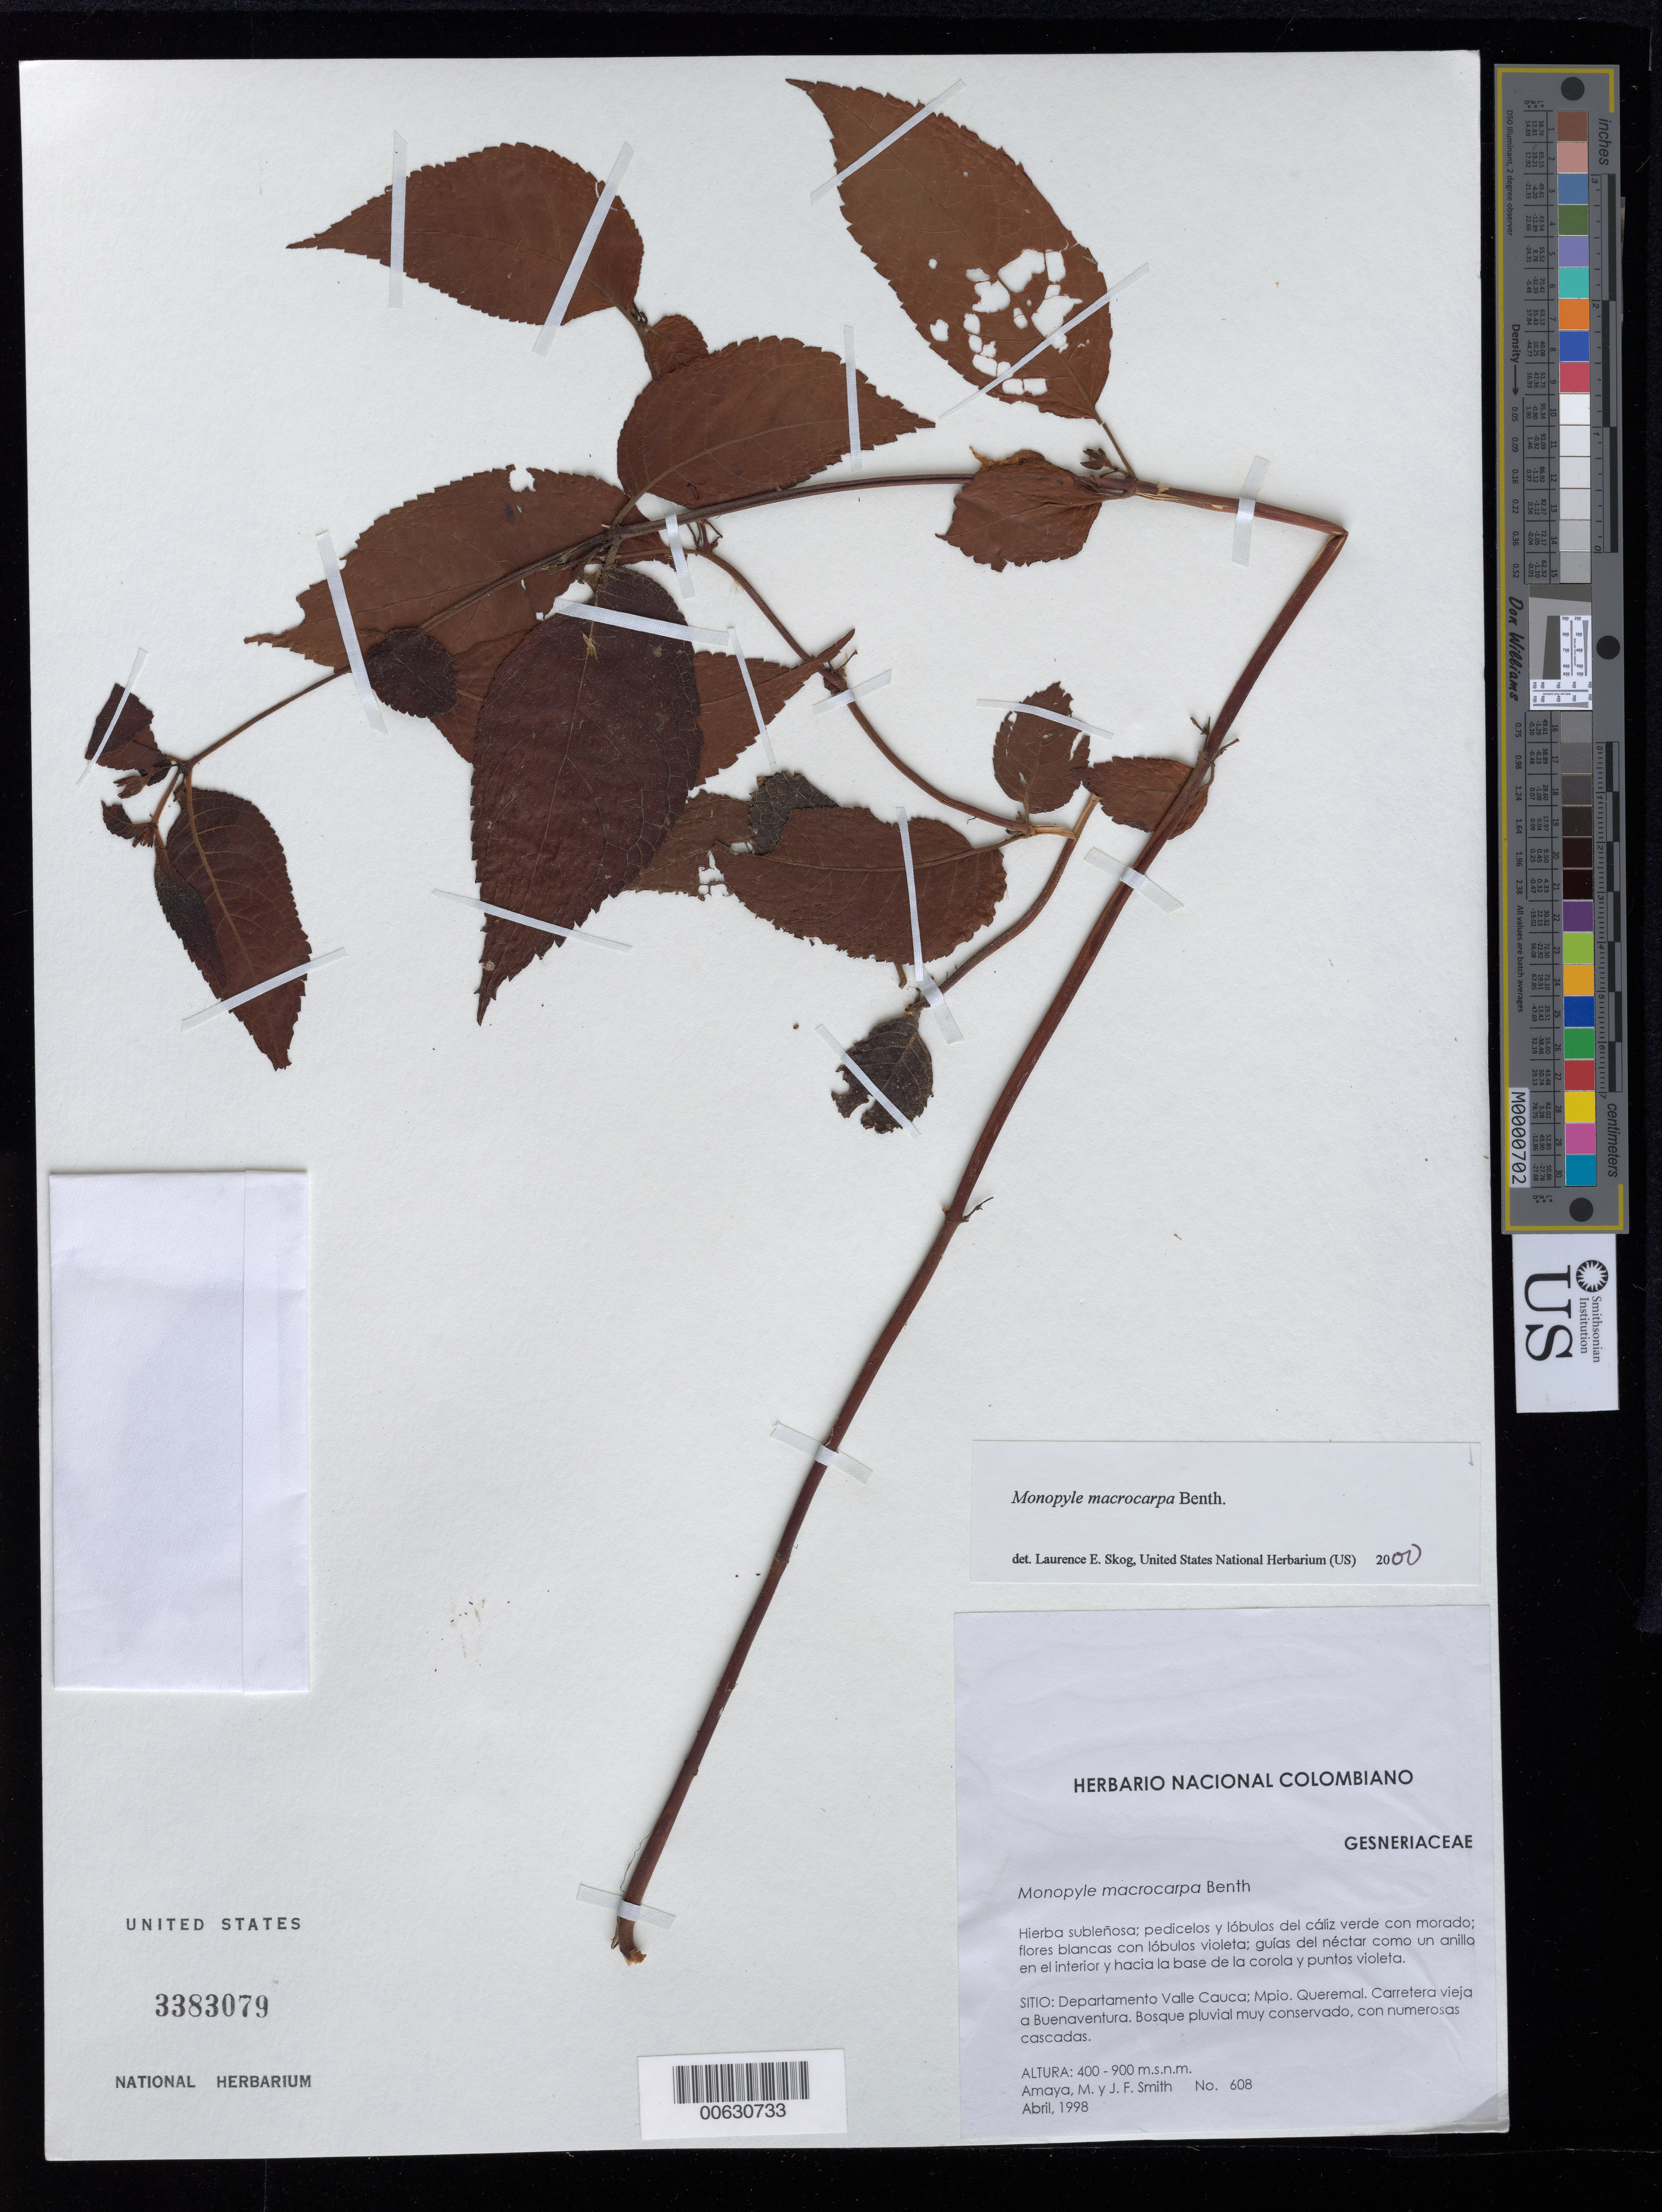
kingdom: Plantae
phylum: Tracheophyta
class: Magnoliopsida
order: Lamiales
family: Gesneriaceae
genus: Monopyle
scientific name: Monopyle macrocarpa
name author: Benth.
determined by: Skog, Laurence E.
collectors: M. Amaya & J. F. Smith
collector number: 608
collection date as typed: Apr 1998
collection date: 1998-04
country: Colombia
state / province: Valle del Cauca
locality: Mpio. Queremal. Carretera vieja a Buenaventura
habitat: Bosque pluvial muy conservado, con numerosas cascadas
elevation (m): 400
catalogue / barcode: US 3383079